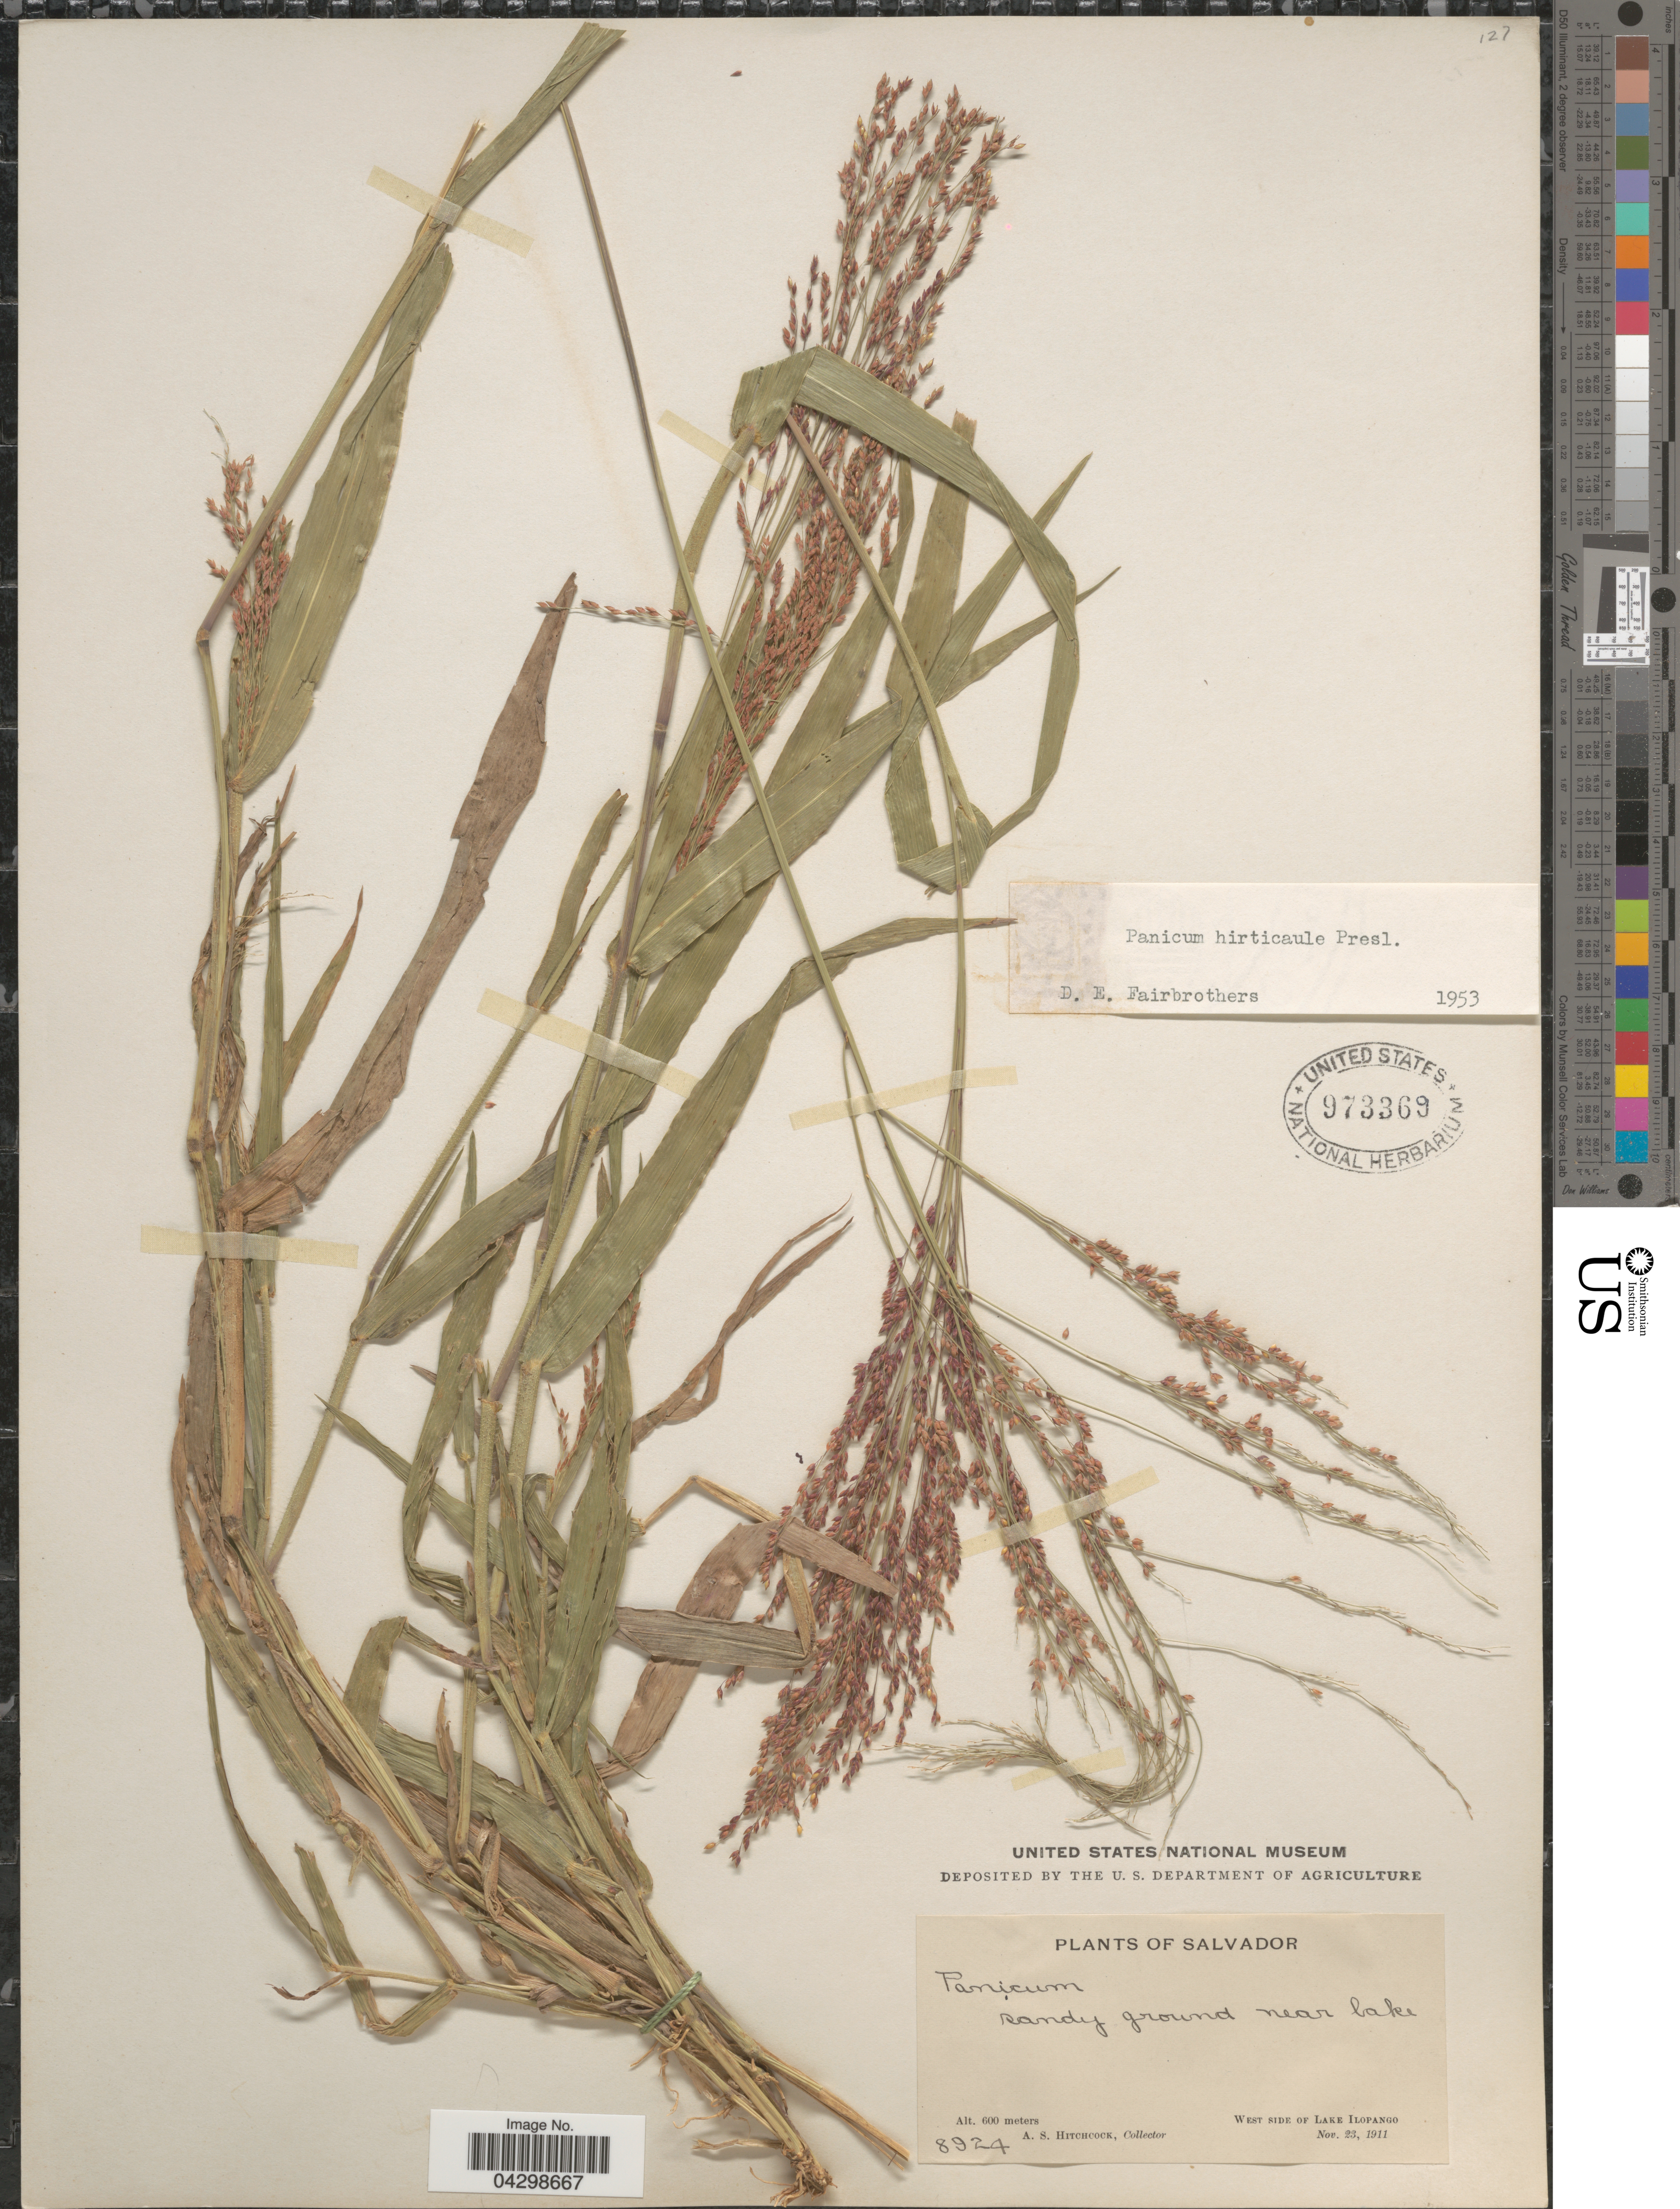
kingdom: Plantae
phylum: Tracheophyta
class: Liliopsida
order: Poales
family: Poaceae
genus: Panicum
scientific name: Panicum hirticaule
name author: J. Presl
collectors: A. S. Hitchcock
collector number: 8924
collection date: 1911-11-23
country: El Salvador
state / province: San Salvador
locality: Sandy ground near lake. West side of Lake Ilopango.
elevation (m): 600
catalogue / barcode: US 973369